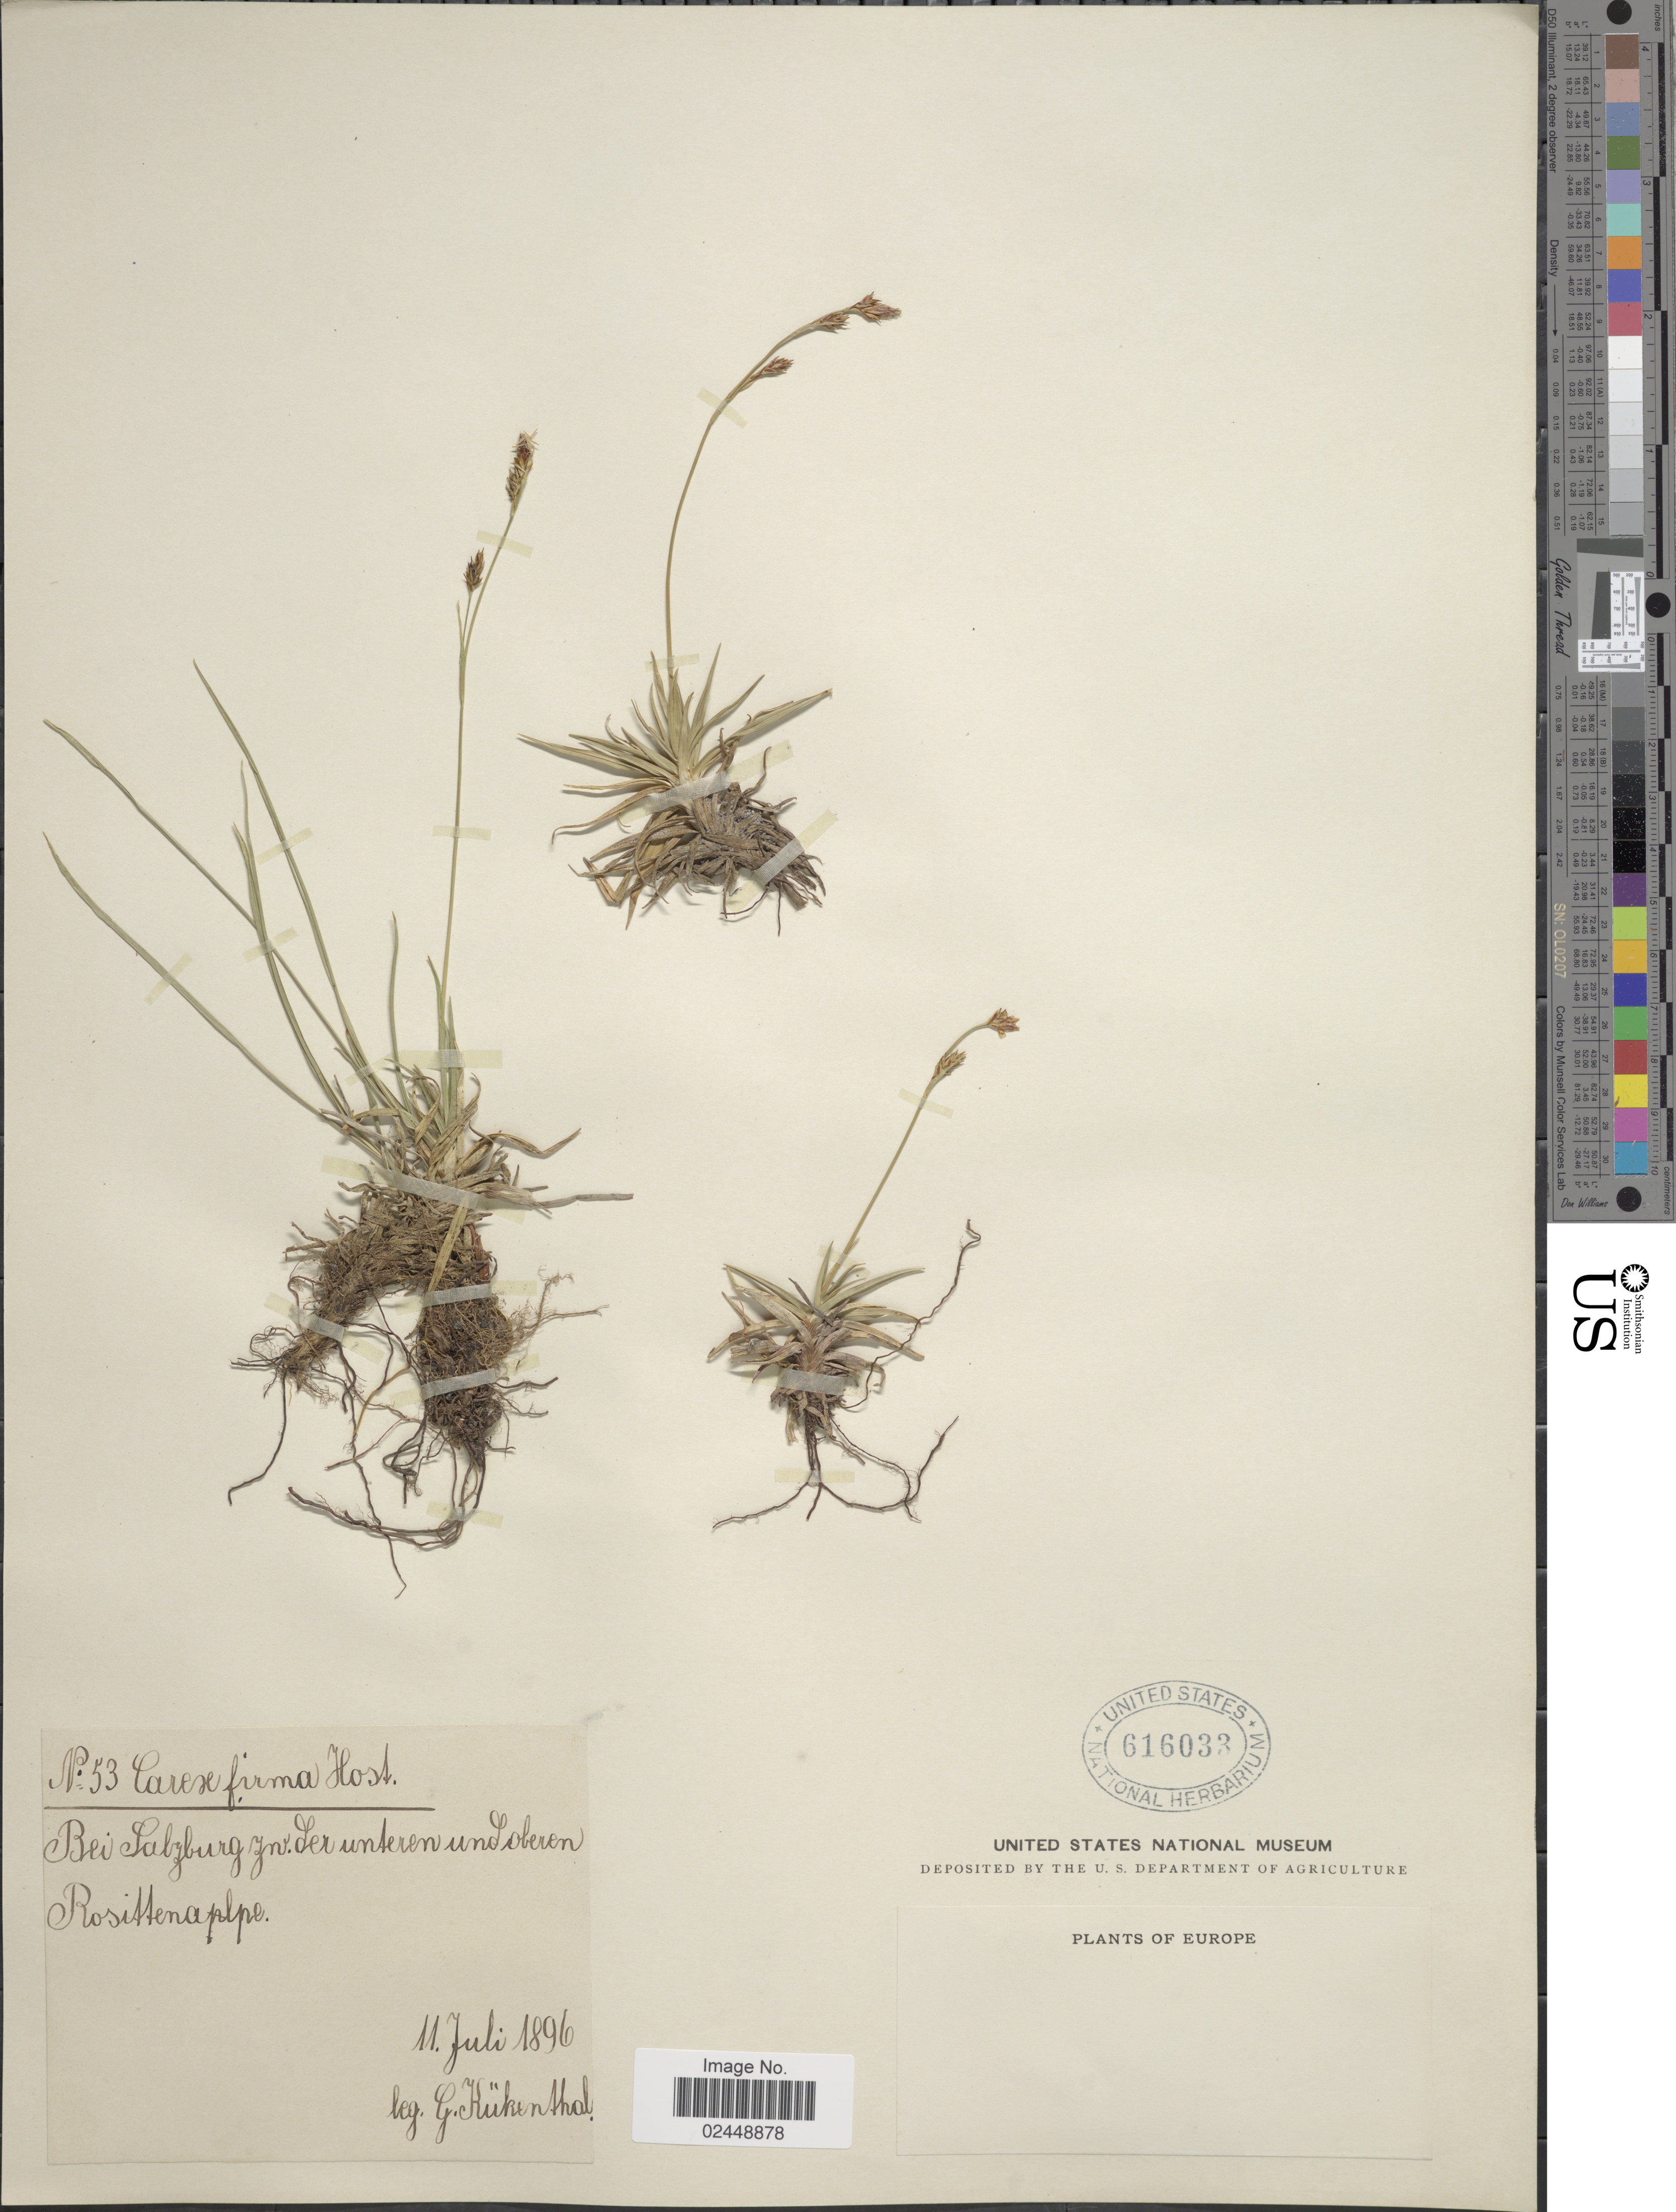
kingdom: Plantae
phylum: Tracheophyta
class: Liliopsida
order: Poales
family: Cyperaceae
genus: Carex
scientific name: Carex firma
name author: Host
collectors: G. Kükenthal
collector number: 53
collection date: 1896-07-11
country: Austria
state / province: Salzburg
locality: In der unteren un Soberen Rosittenaplpe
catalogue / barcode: US 616033